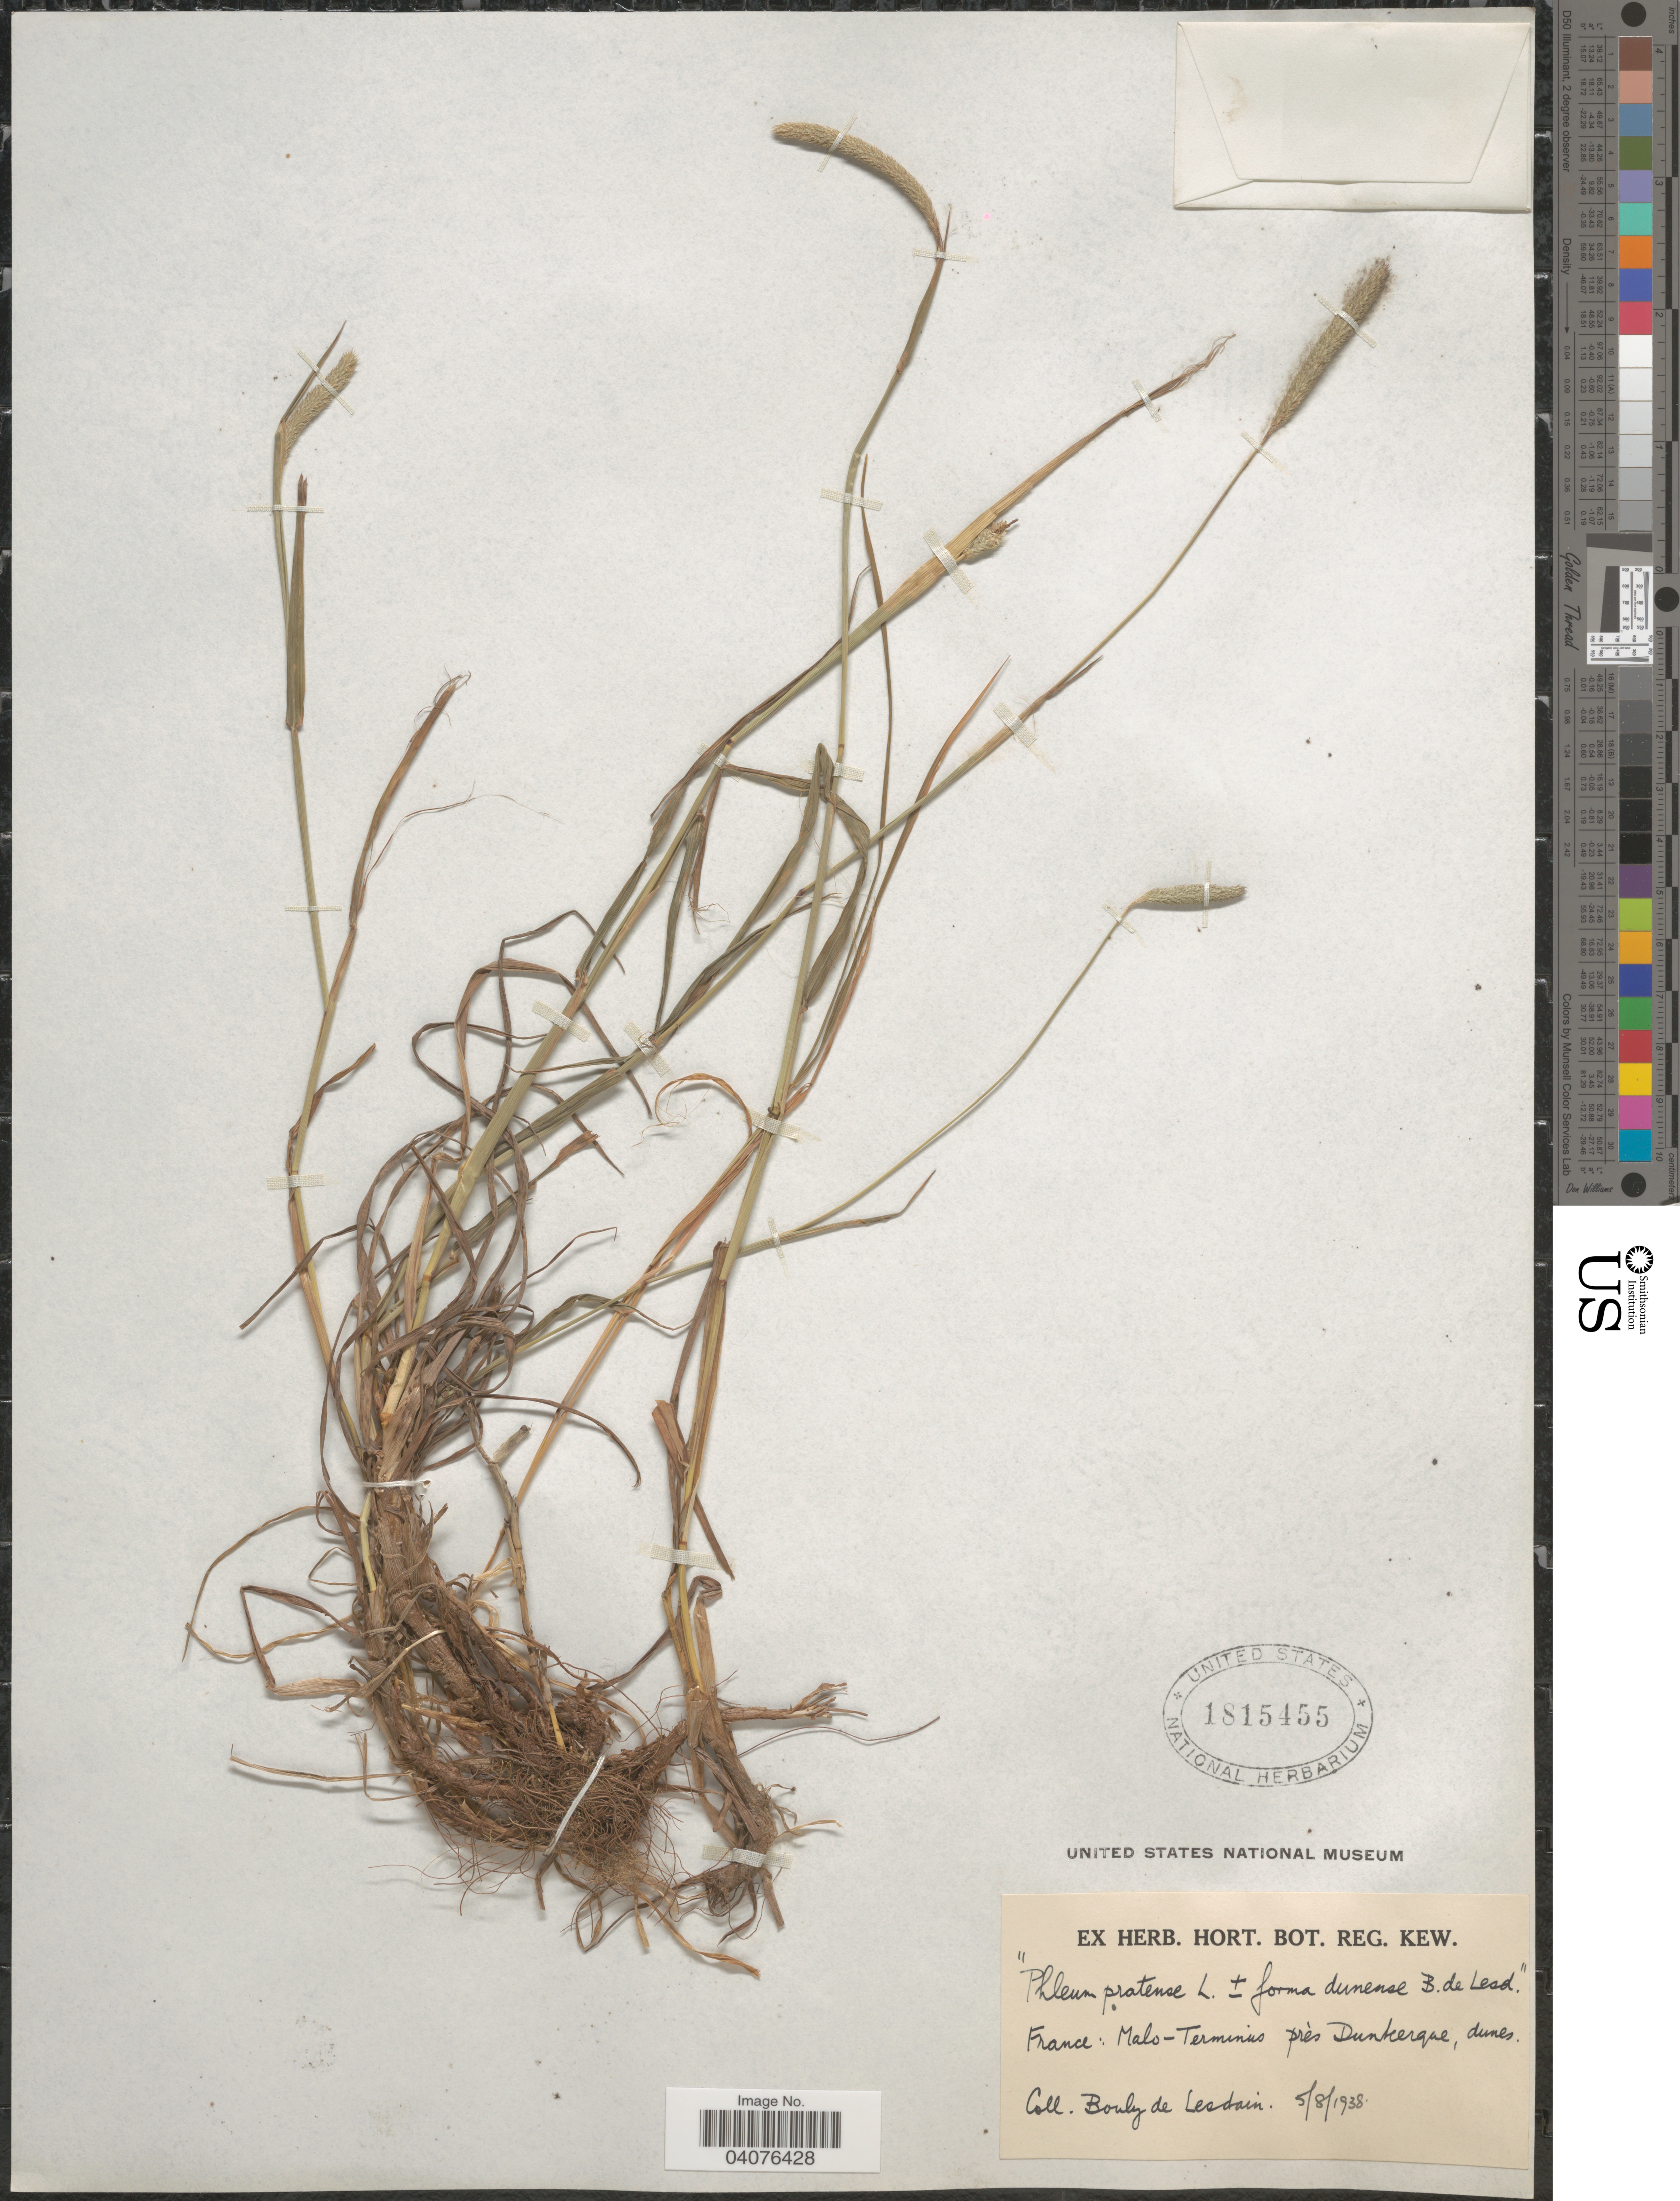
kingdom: Plantae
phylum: Tracheophyta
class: Liliopsida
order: Poales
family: Poaceae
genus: Phleum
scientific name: Phleum pratense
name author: L.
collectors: M. Bouly de Lesdain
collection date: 1938-08-05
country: France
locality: Malo-Terminus près Dunkerque, dunes.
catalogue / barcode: US 1815455